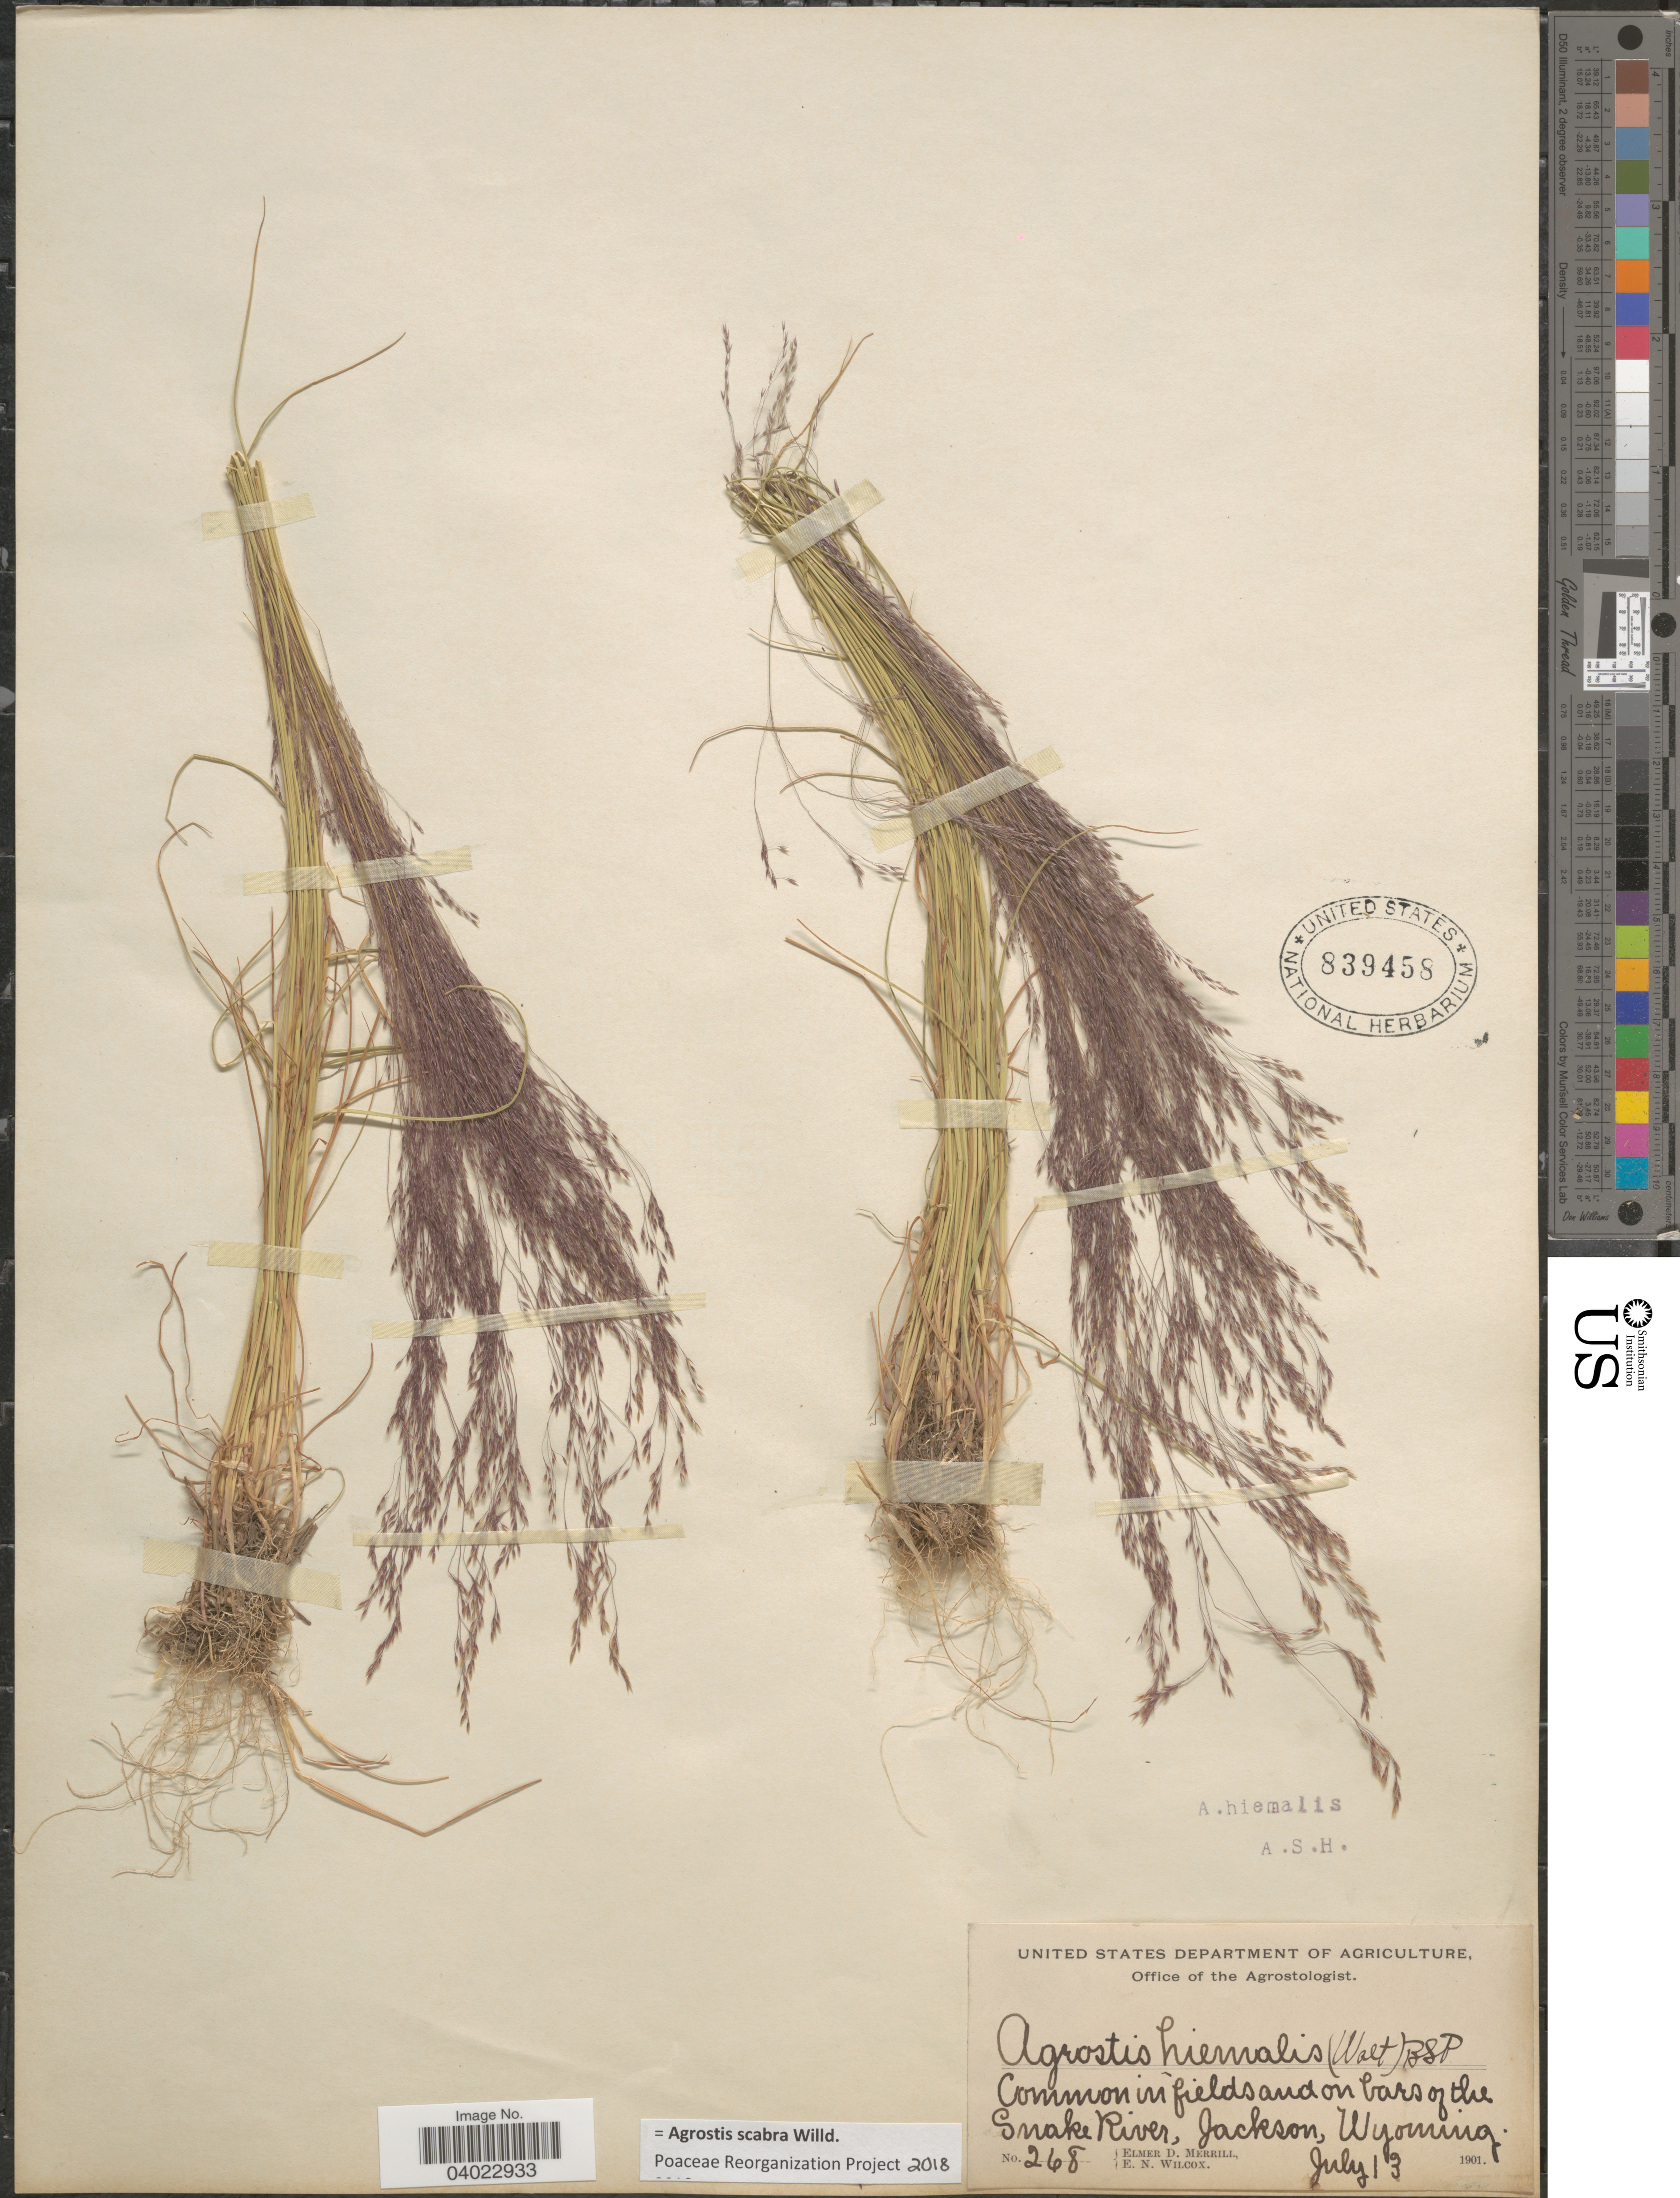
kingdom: Plantae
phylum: Tracheophyta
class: Liliopsida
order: Poales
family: Poaceae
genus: Agrostis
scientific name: Agrostis scabra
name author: Willd.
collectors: E. D. Merrill & E. Wilcox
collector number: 268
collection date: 1901-07-13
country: United States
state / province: Wyoming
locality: On bars of the Snake River, Jackson.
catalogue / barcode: US 839458